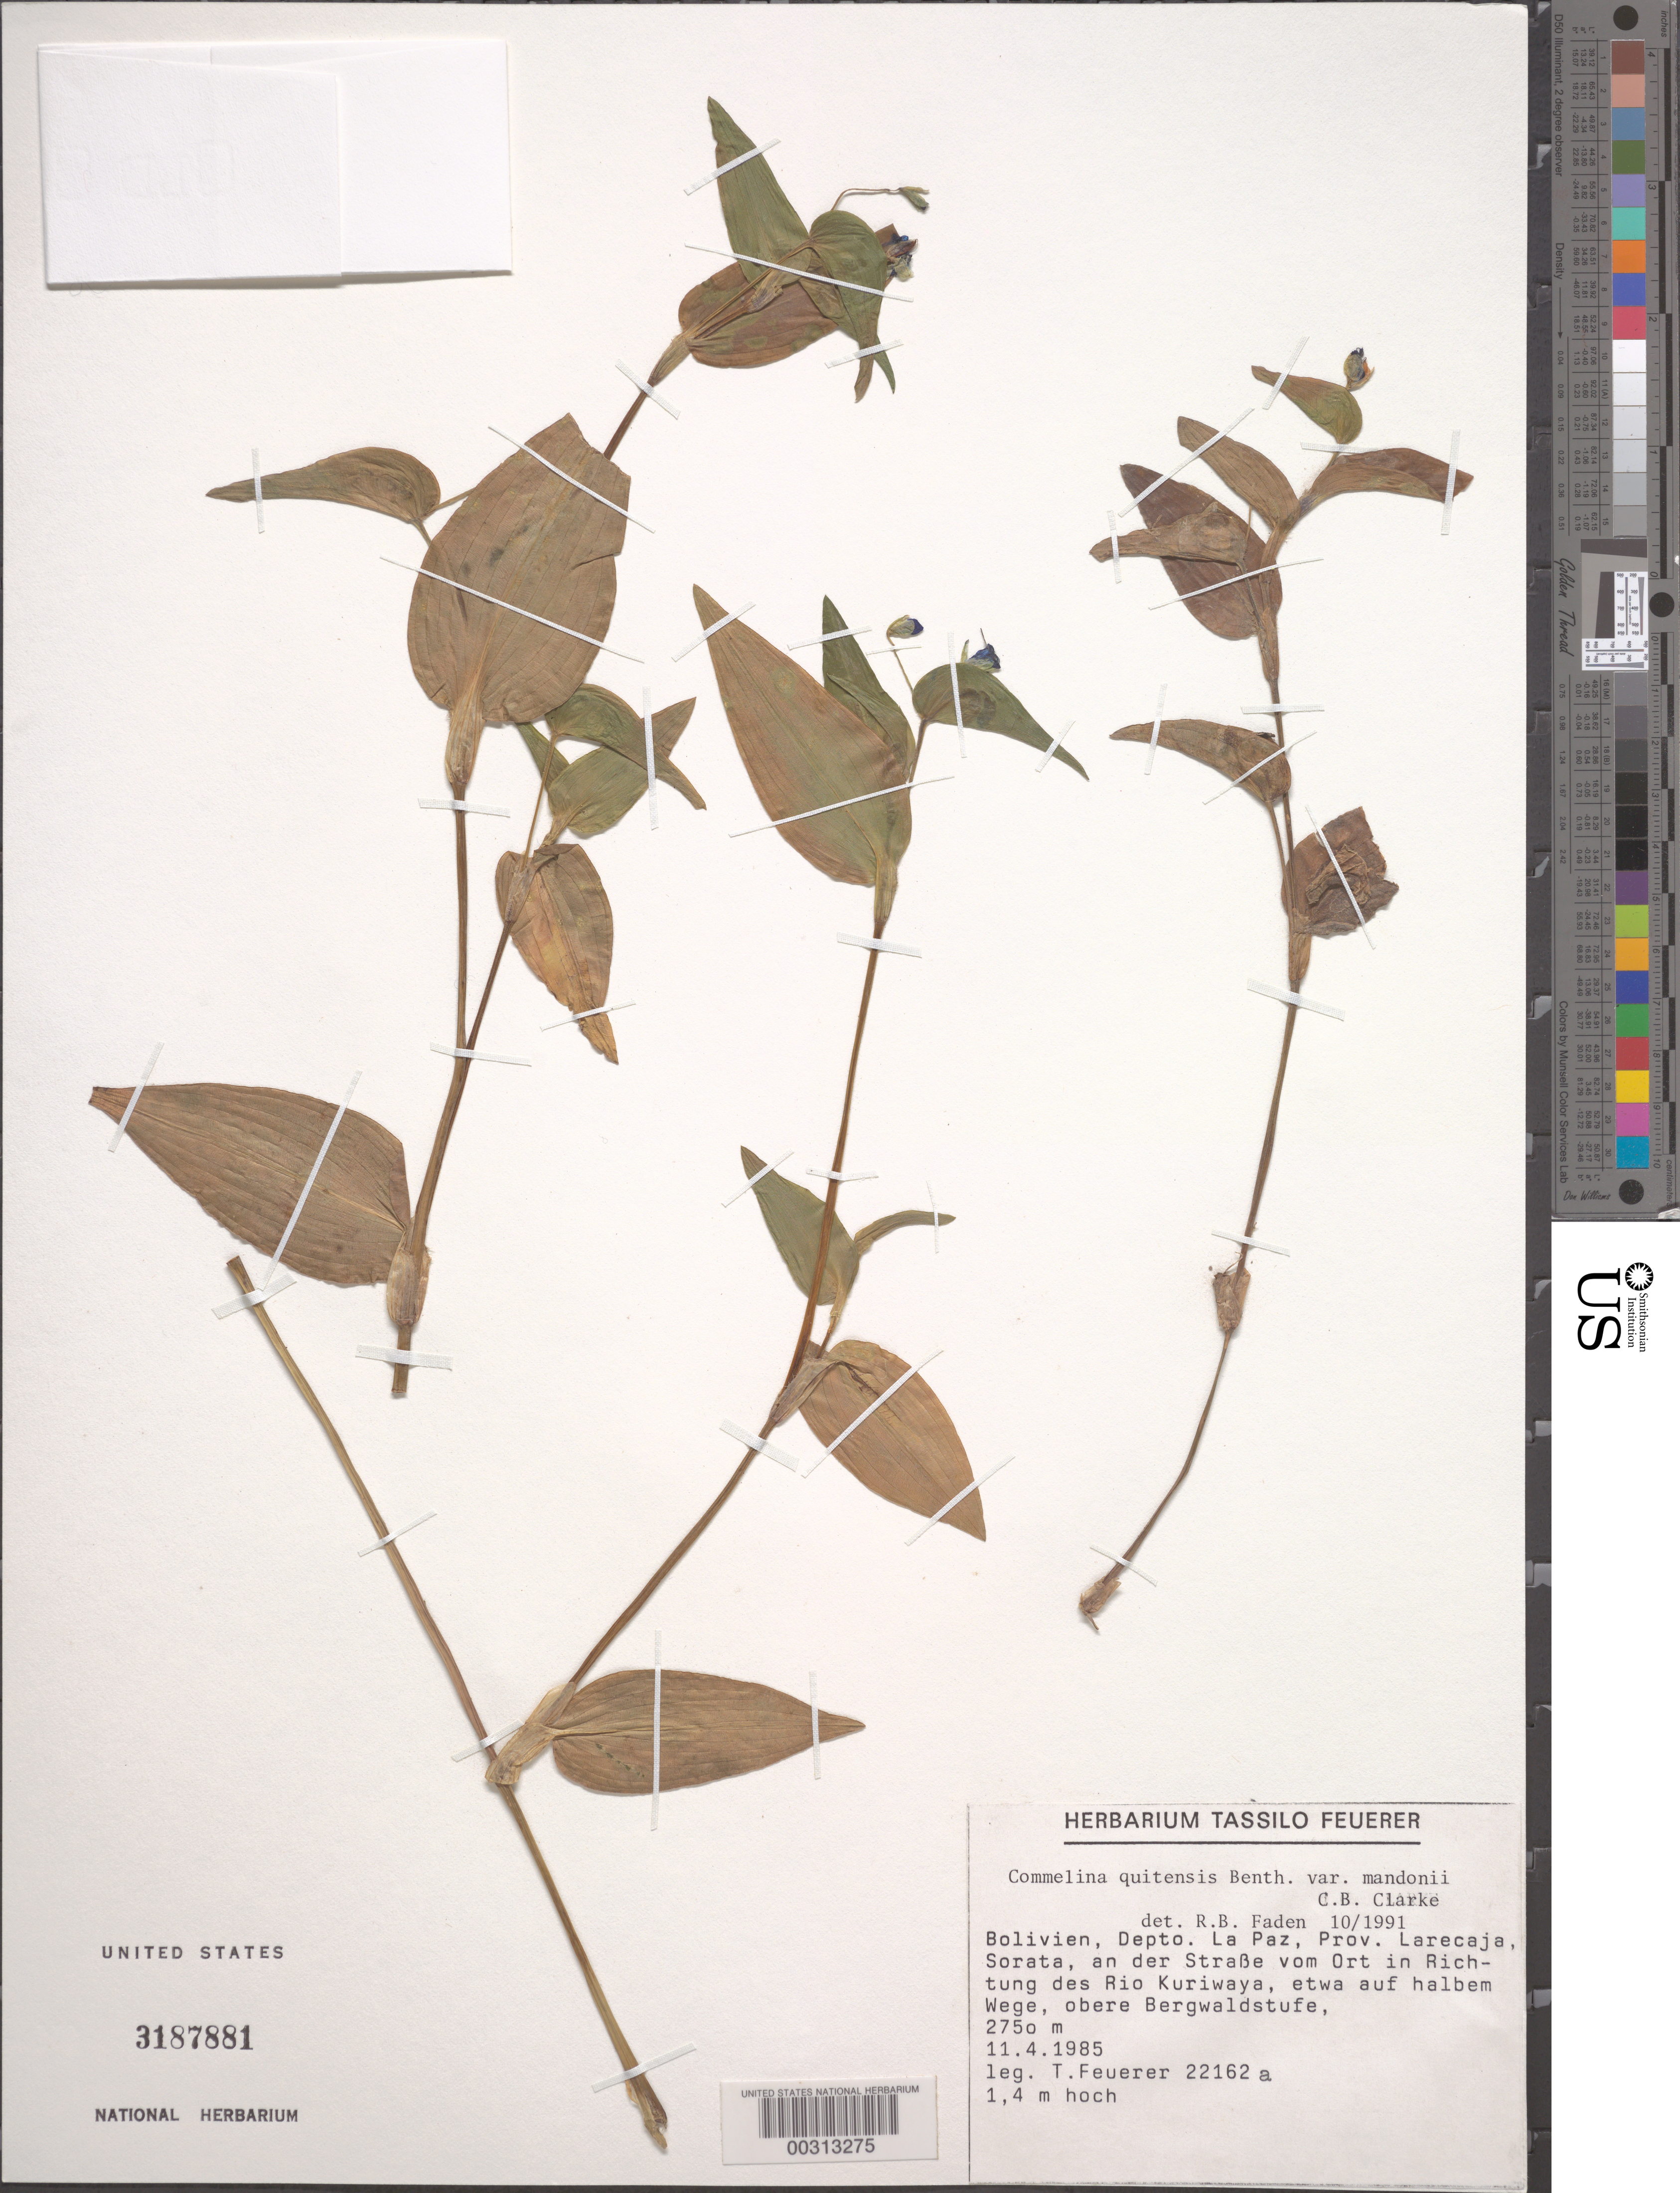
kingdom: Plantae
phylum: Tracheophyta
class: Liliopsida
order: Commelinales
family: Commelinaceae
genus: Commelina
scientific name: Commelina quitensis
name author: Benth.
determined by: Faden, Robert B., (US), Smithsonian Institution - National Museum of Natural History (UNITED STATES)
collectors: T. Feuerer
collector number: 22162a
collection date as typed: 11 Apr 1985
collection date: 1985-04-11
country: Bolivia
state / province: La Paz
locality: Larecaja, Sorata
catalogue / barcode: US 3187881